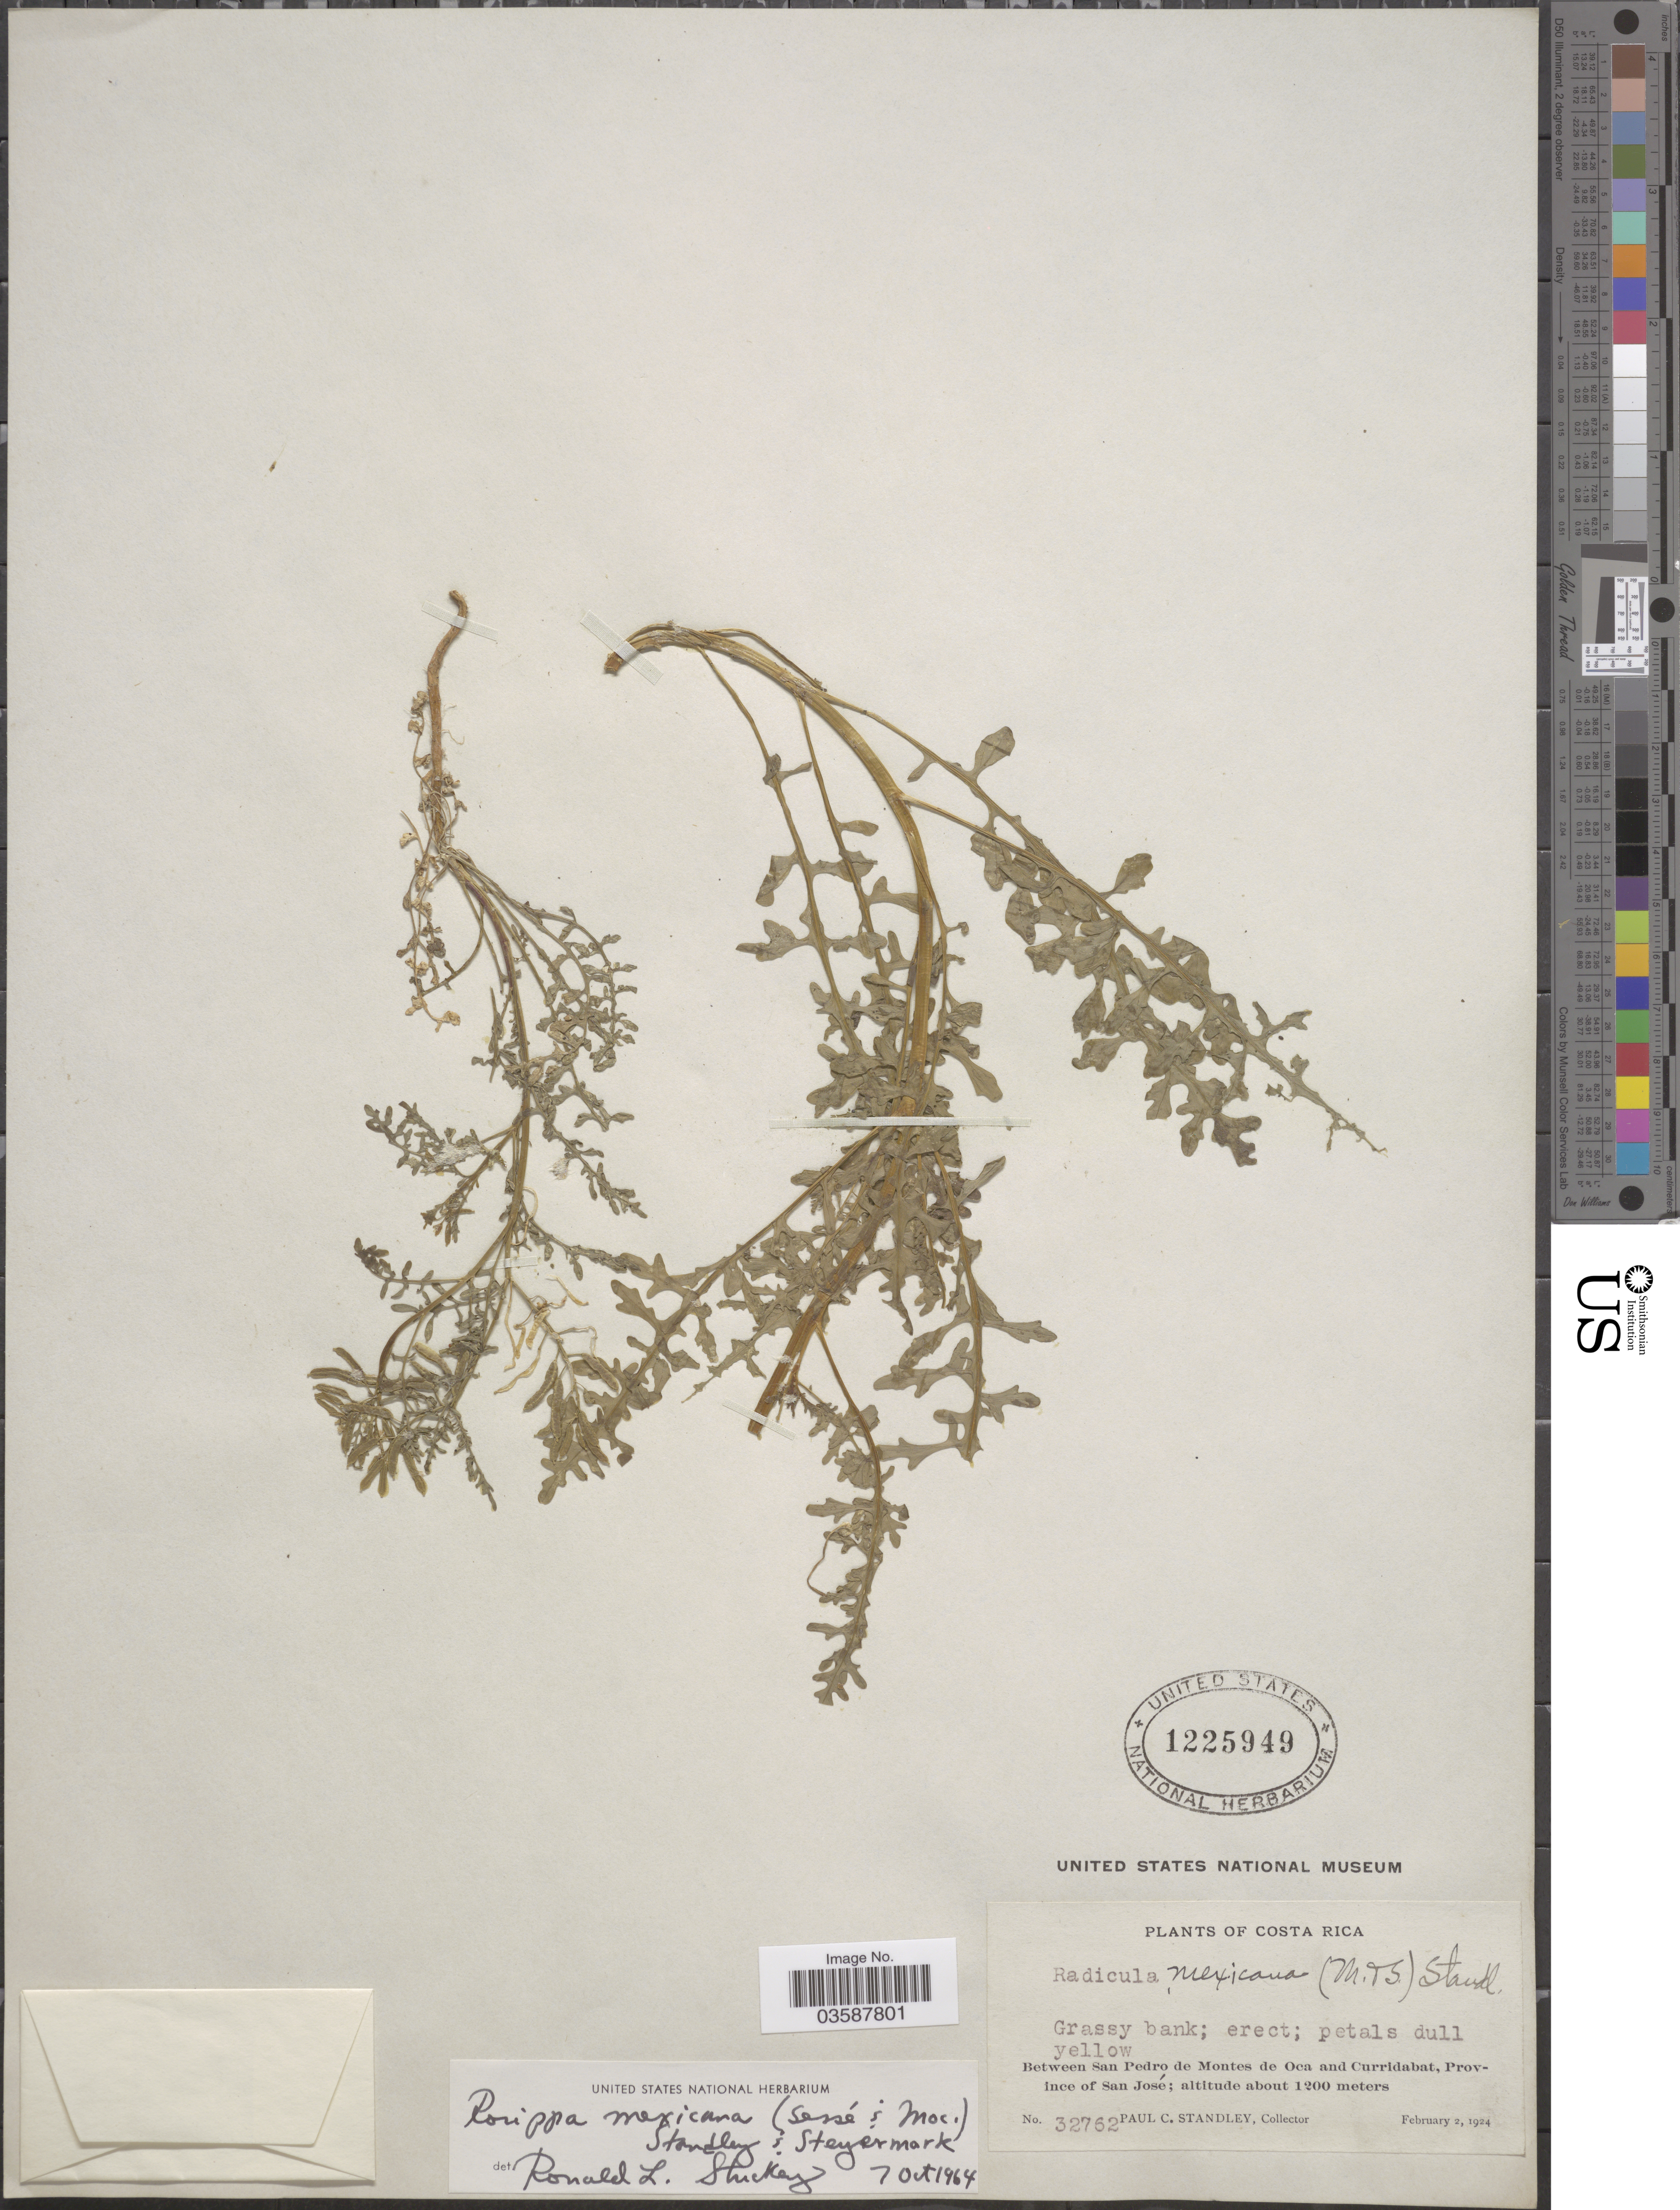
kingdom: Plantae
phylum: Tracheophyta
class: Magnoliopsida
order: Brassicales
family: Brassicaceae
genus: Rorippa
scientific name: Rorippa mexicana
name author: (Moc.) Standl. & Steyerm.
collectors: P. C. Standley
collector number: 32762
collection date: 1924-02-02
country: Costa Rica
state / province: San José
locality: Between San Pedro de Montes de Oca and Curridabat.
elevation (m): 1200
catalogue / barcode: US 1225949